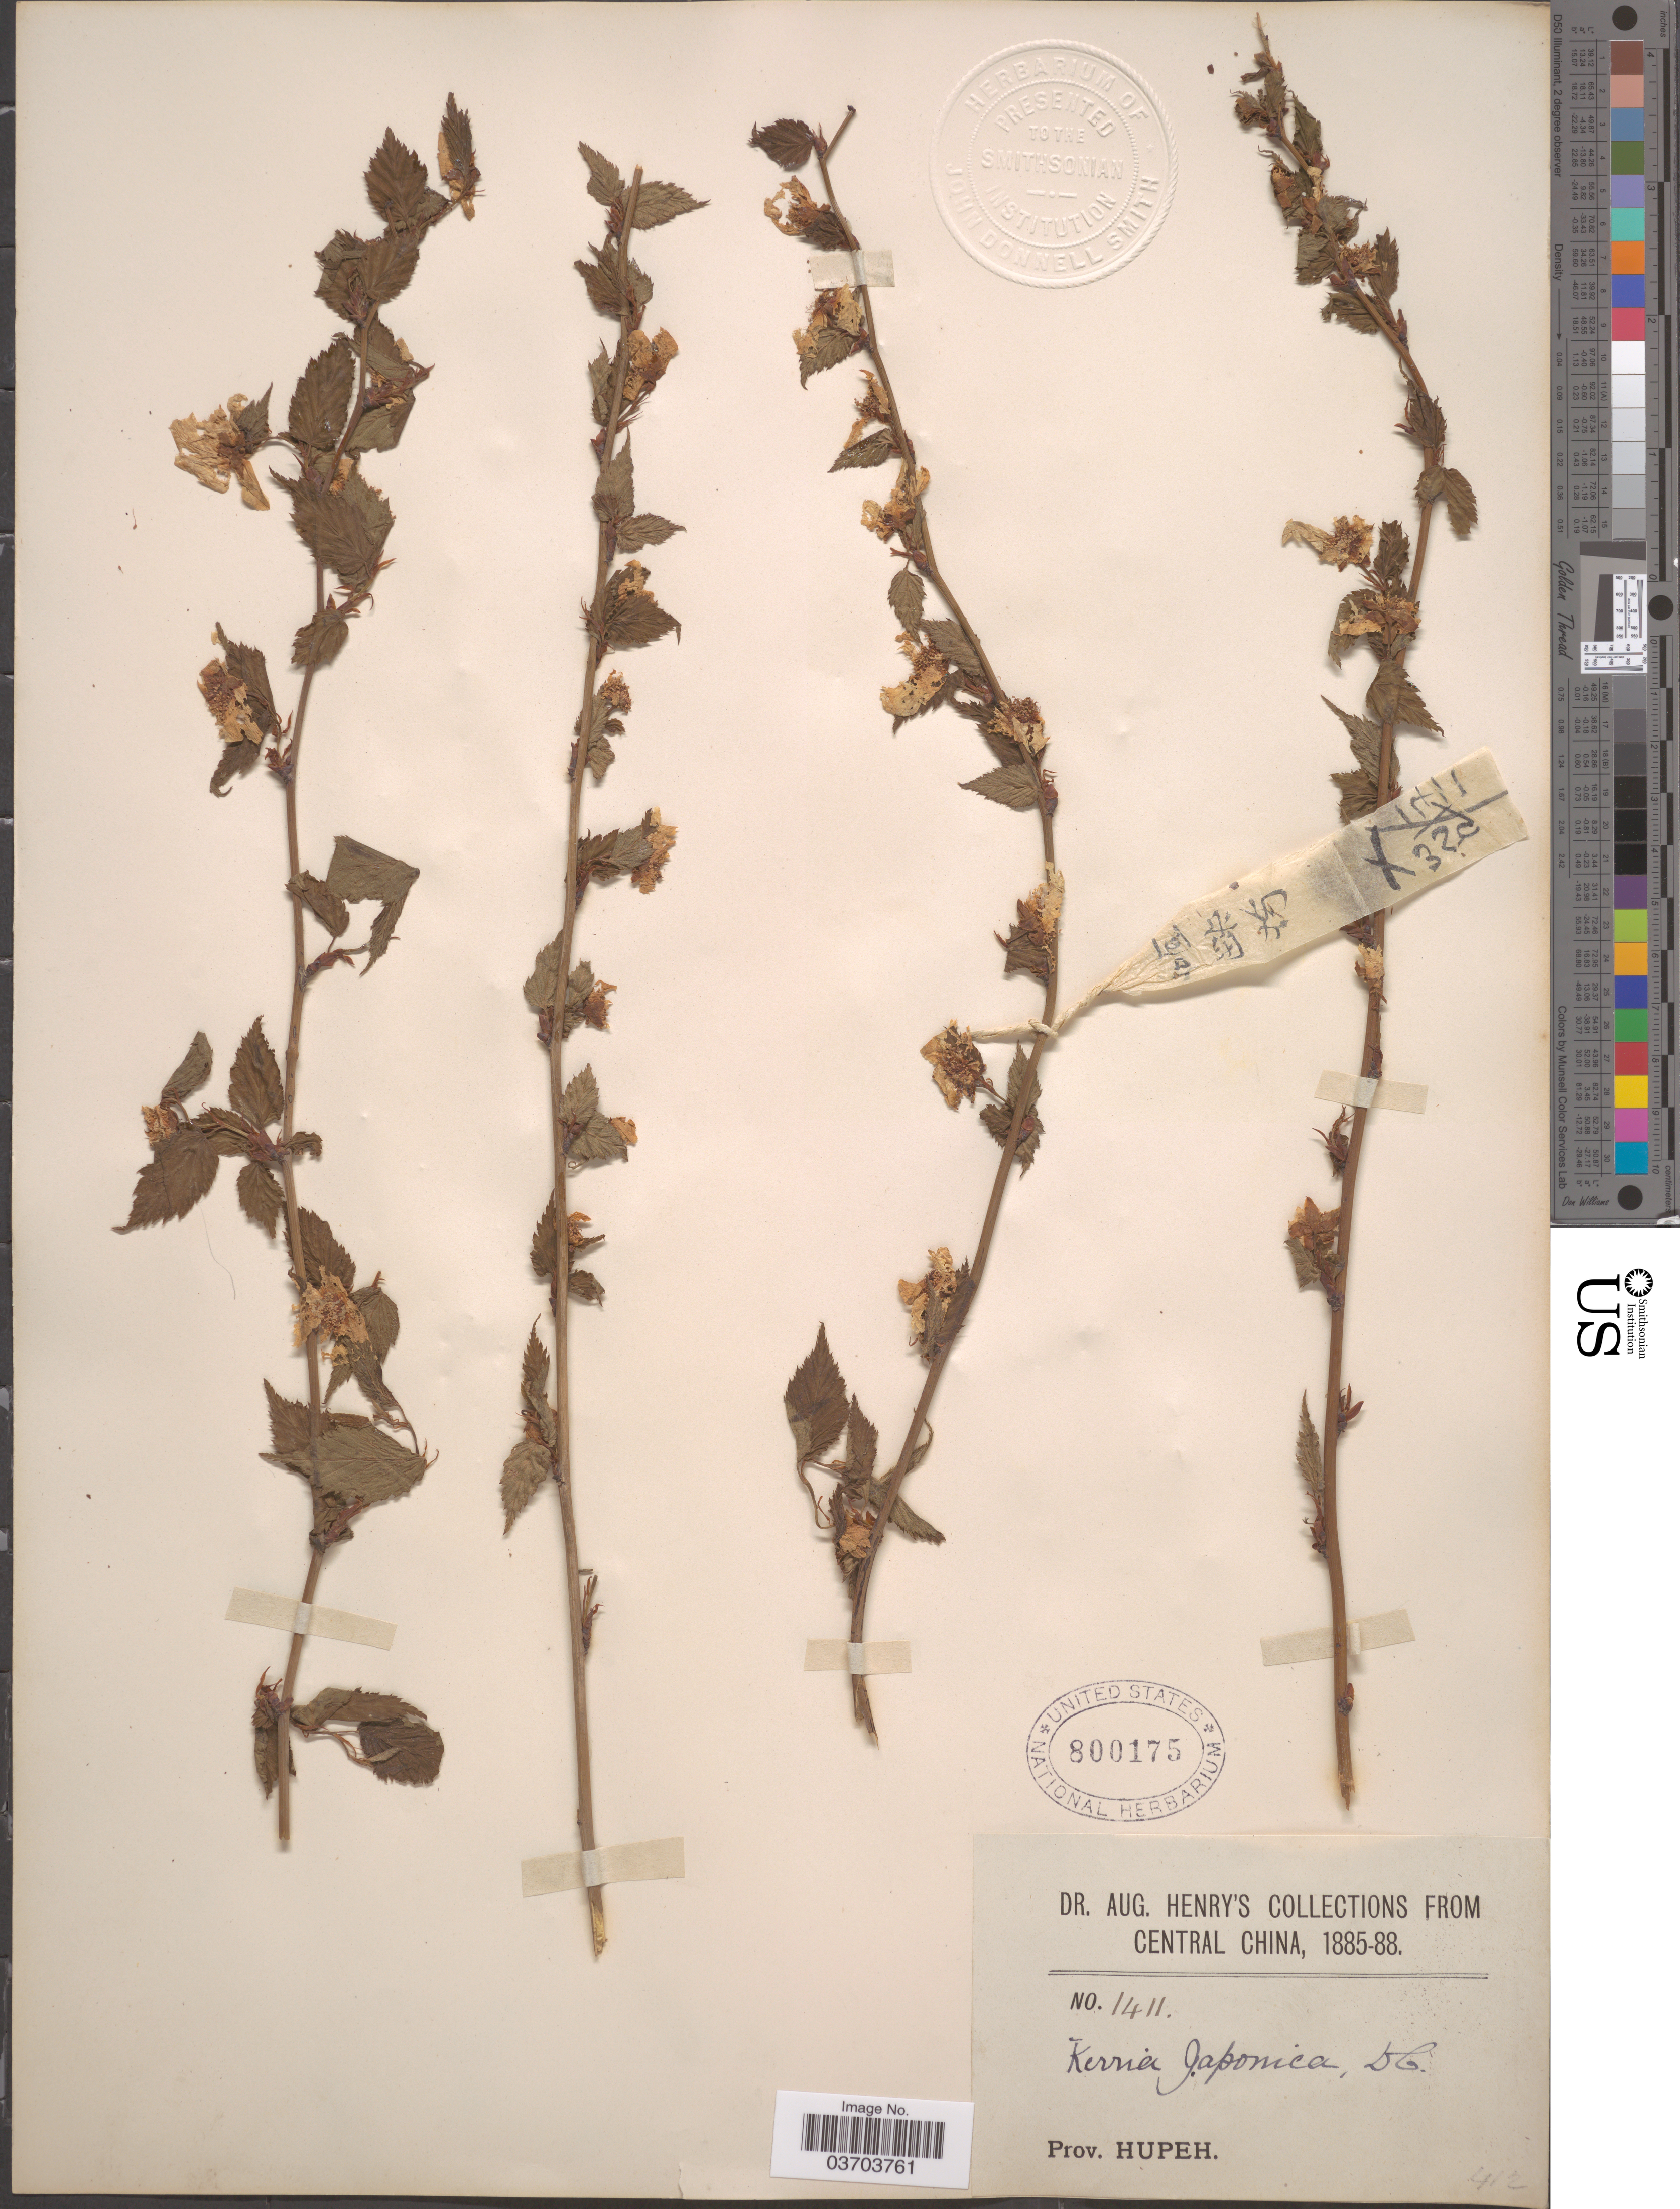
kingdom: Plantae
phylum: Tracheophyta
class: Magnoliopsida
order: Rosales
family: Rosaceae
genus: Kerria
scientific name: Kerria japonica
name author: (L.) DC.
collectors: A. Henry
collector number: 1411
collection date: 1885/1888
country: China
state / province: Hubei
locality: Central China. Prov. Hupeh.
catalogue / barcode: US 800175